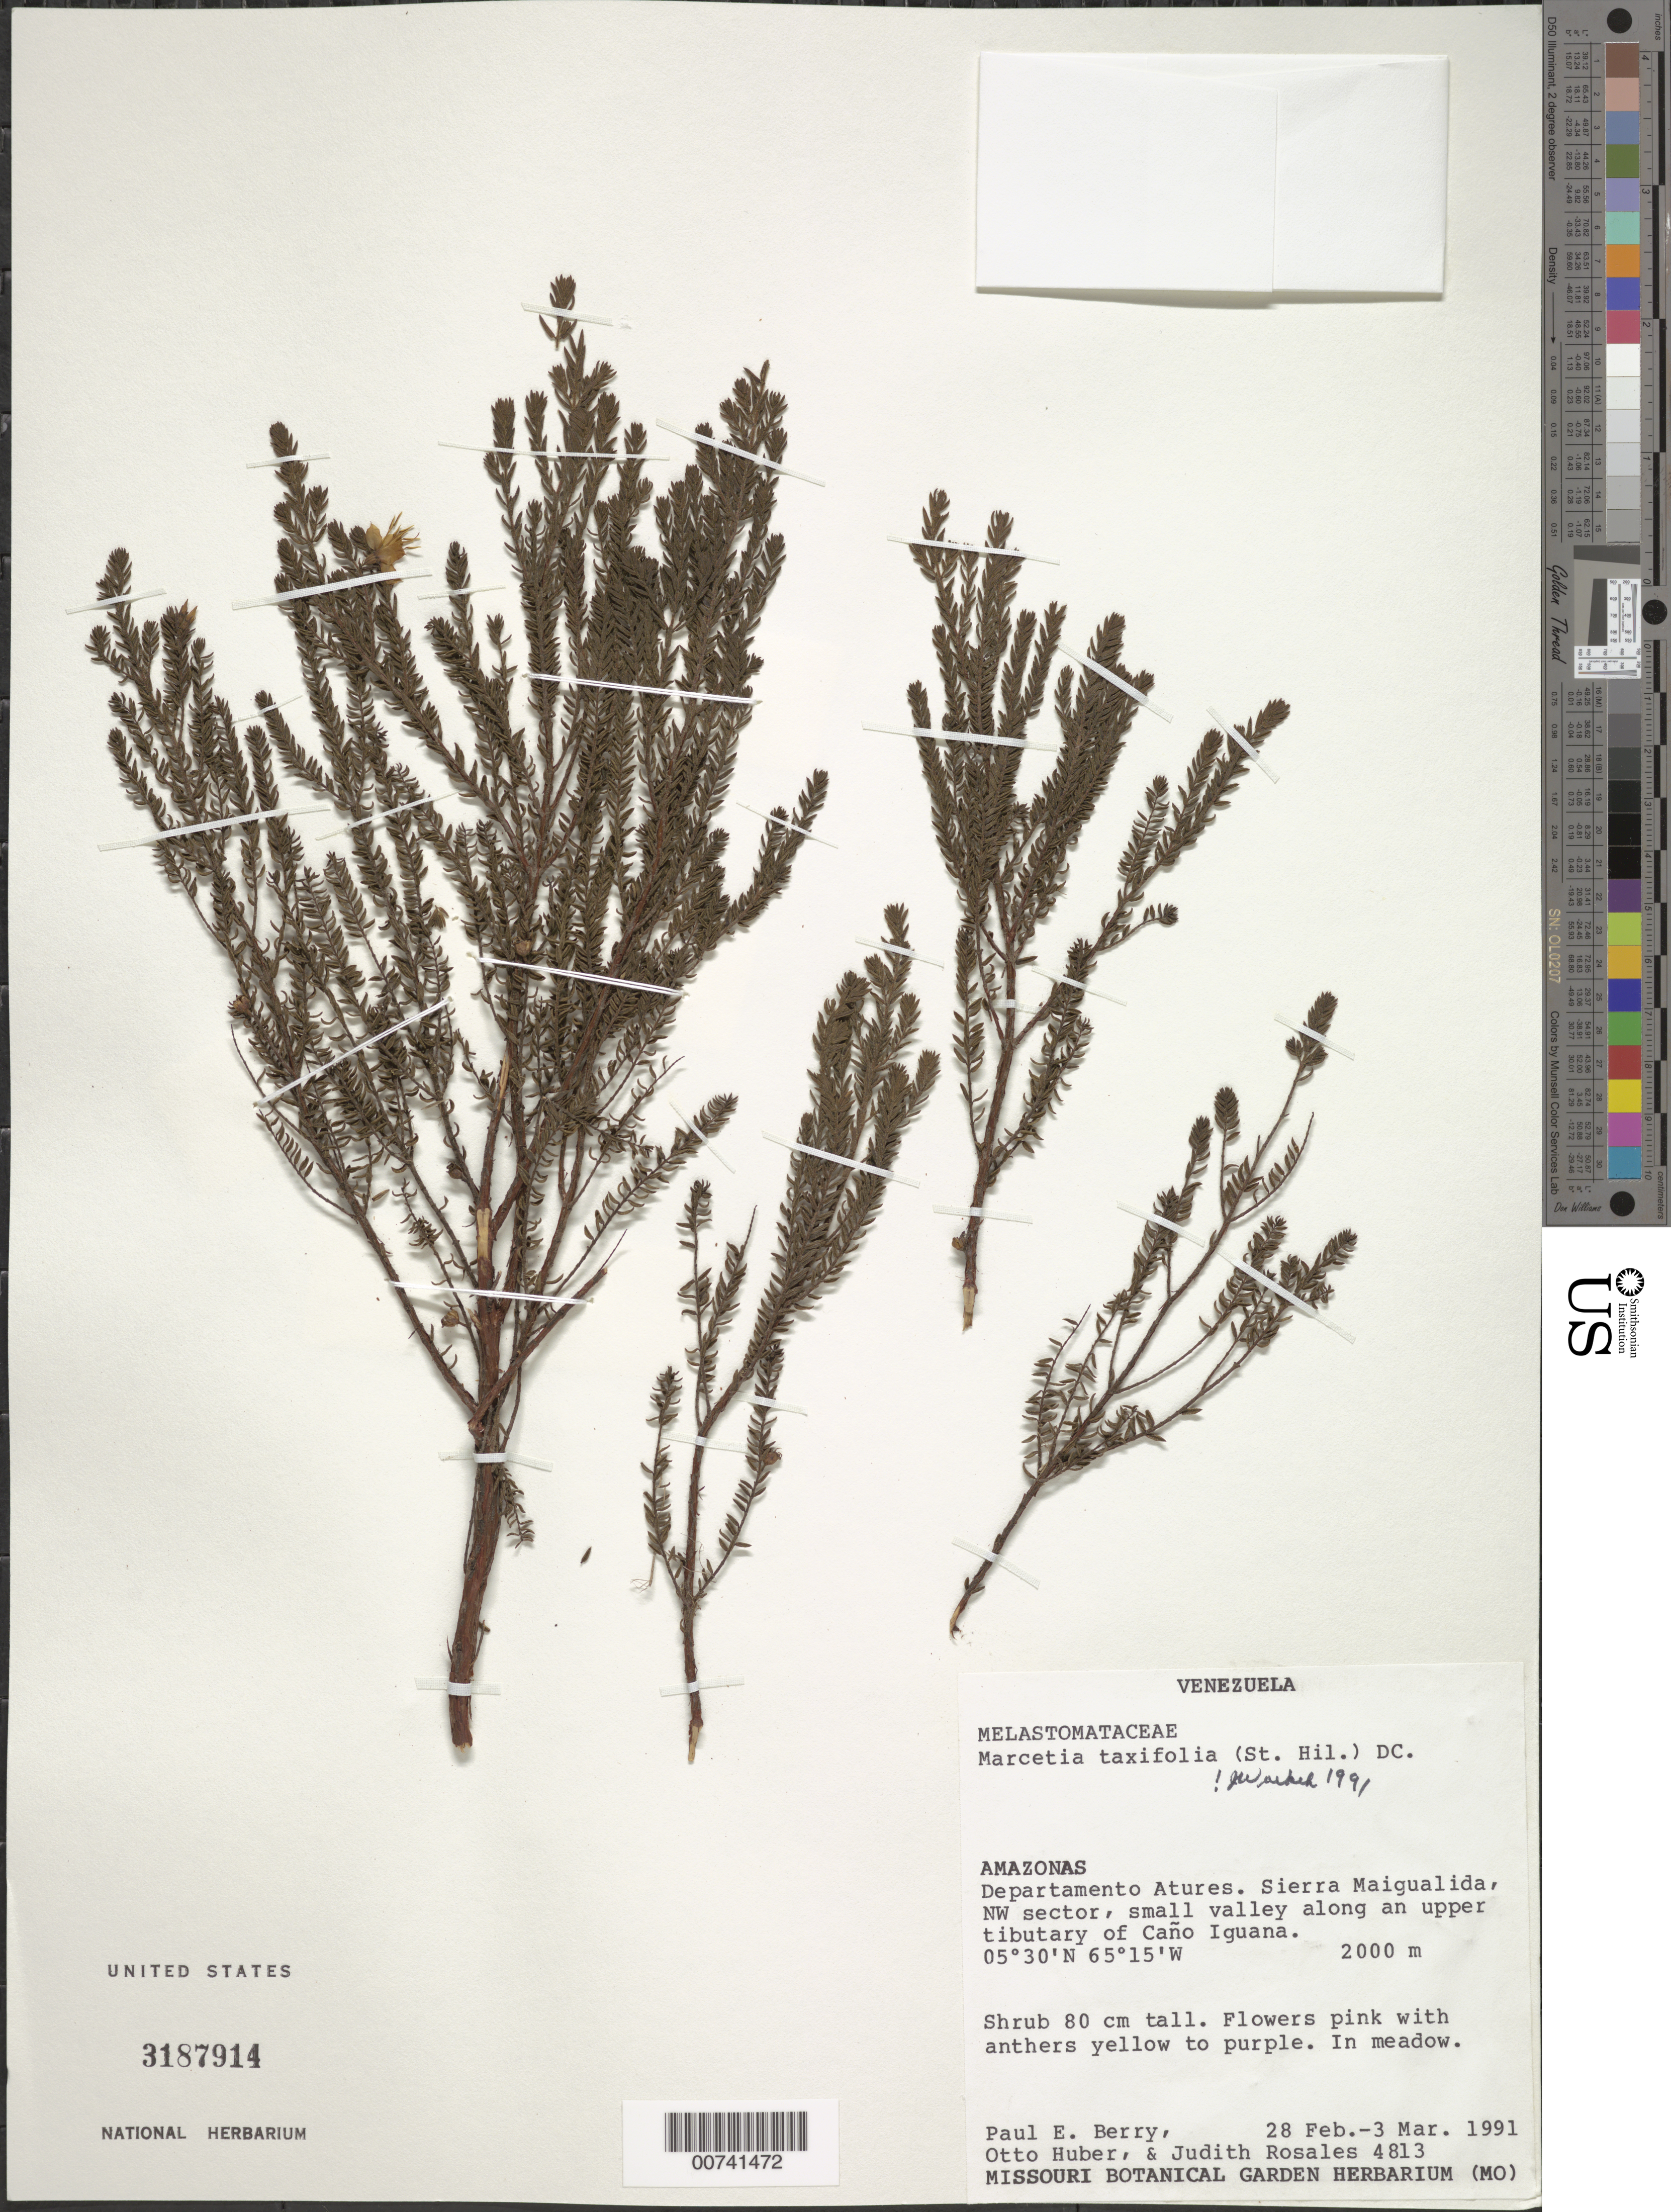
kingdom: Plantae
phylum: Tracheophyta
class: Magnoliopsida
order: Myrtales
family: Melastomataceae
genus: Marcetia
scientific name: Marcetia taxifolia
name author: (A. St.-Hil.) DC.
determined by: Wurdack, John J., (US), US (UNITED STATES)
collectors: P. E. Berry, O. Huber & J. Rosales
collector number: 4813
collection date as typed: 28-Feb-91 to 3-Mar-91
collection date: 1991-02-28/1991-03-03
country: Venezuela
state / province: Amazonas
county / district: Atures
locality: Sierra Maigualida, NW sector, upper tributary of Caño Iguana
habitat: Small valley along tributary; in meadows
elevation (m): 2000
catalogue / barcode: US 3187914